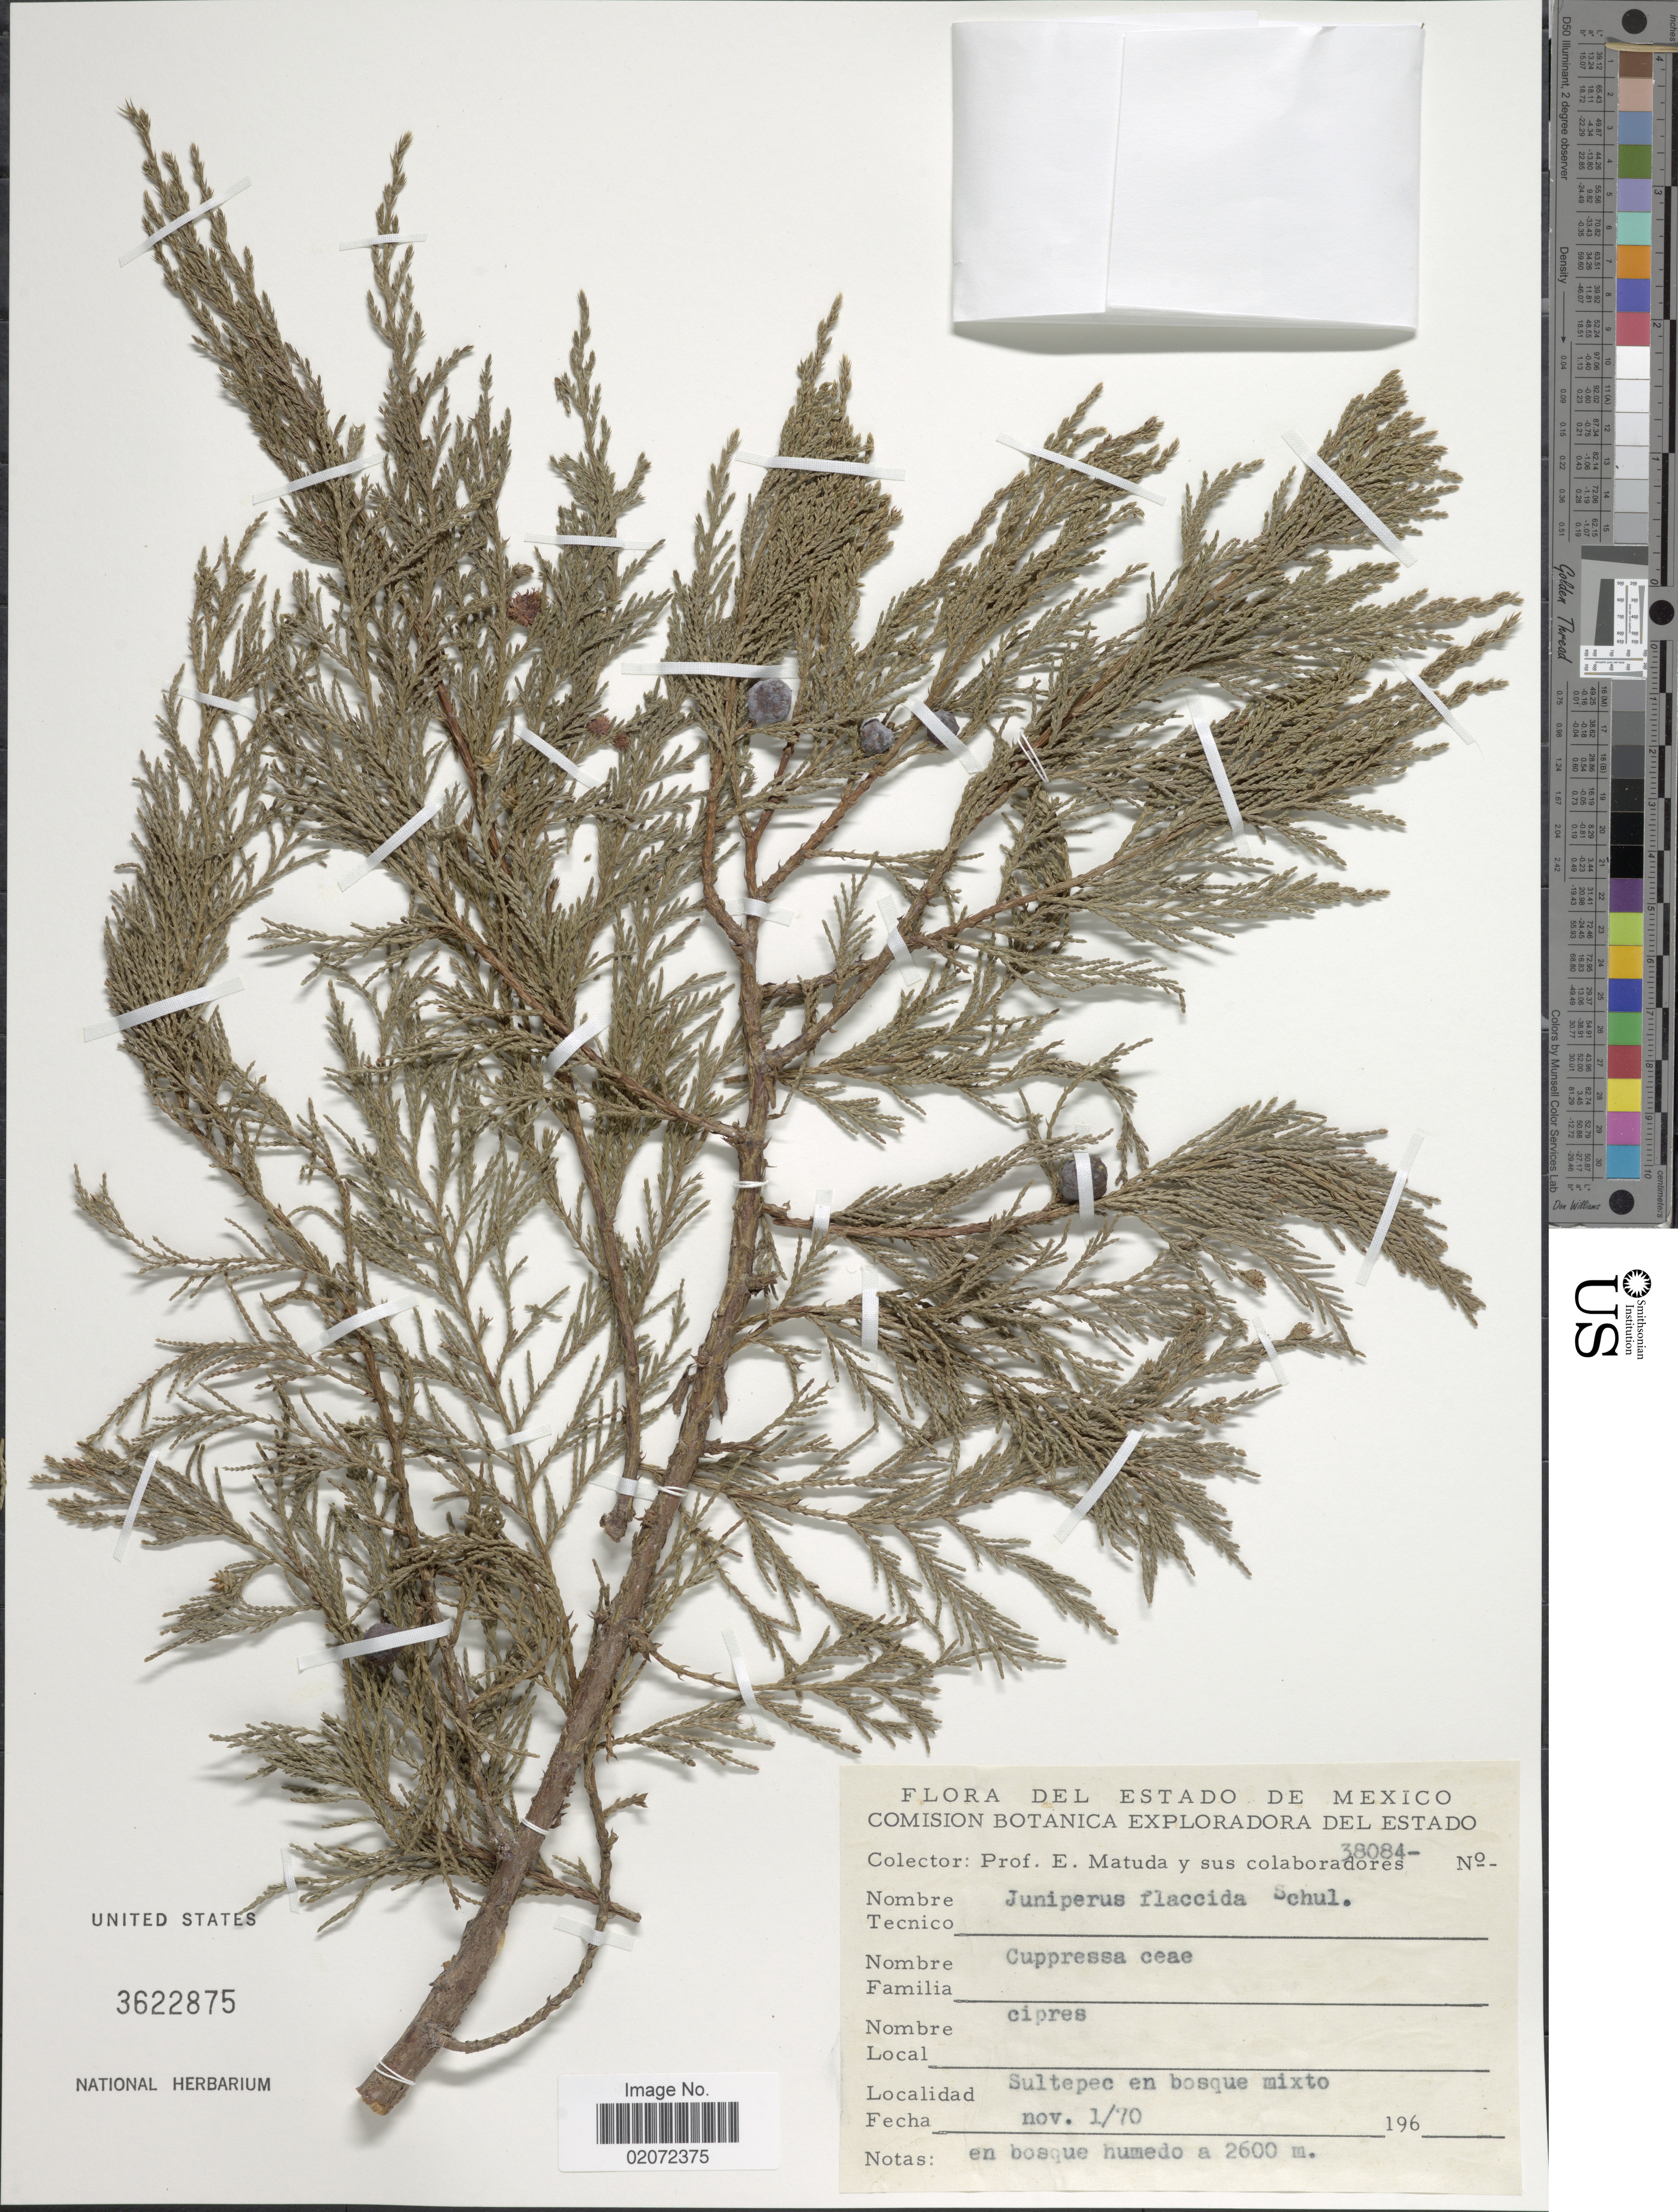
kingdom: Plantae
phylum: Tracheophyta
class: Pinopsida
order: Pinales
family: Cupressaceae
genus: Juniperus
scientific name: Juniperus flaccida var. flaccida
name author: Schltdl.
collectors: E. Matuda & Sus Colaboradores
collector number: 38084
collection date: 1970-11-01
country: Mexico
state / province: México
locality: Sultepec en bosque mixto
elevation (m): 2600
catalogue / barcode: US 3622875